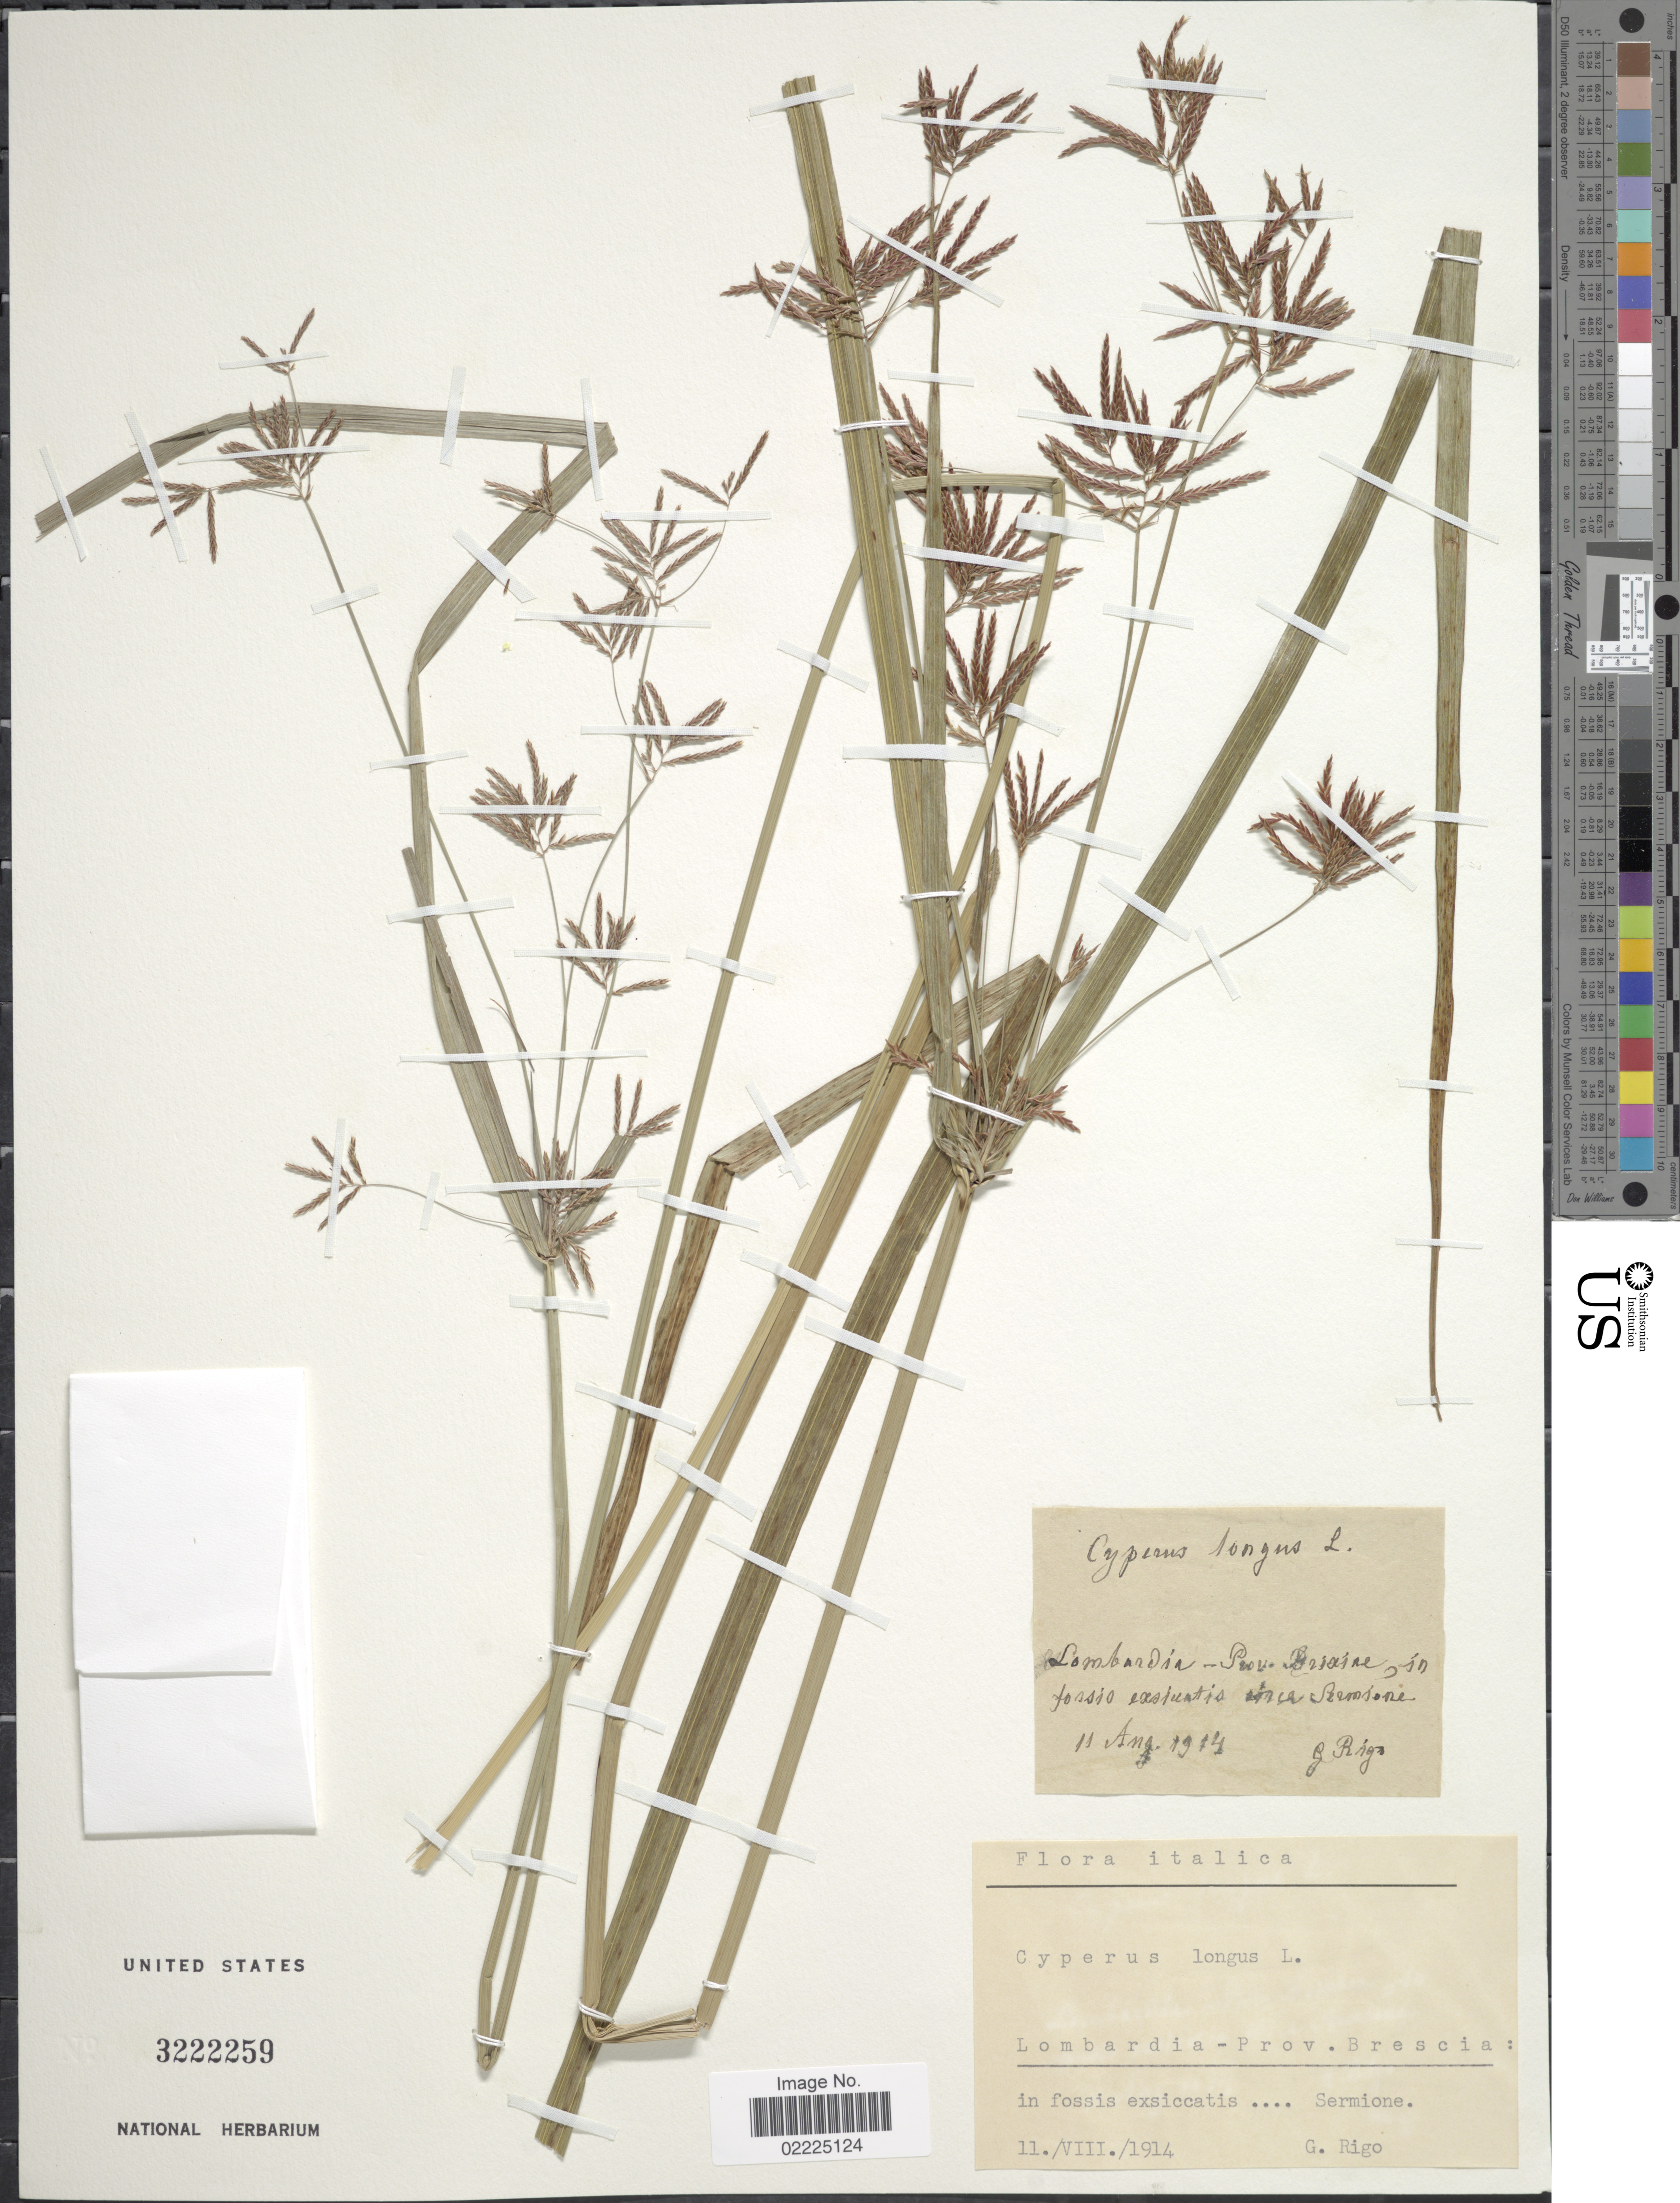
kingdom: Plantae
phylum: Tracheophyta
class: Liliopsida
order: Poales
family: Cyperaceae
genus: Cyperus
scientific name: Cyperus longus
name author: L.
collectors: G. Rigo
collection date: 1914-08-11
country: Italy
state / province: Lombardy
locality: Lombardia - Prov. Brescia: in fossis exsiccatis ... Sermione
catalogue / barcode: US 3222259